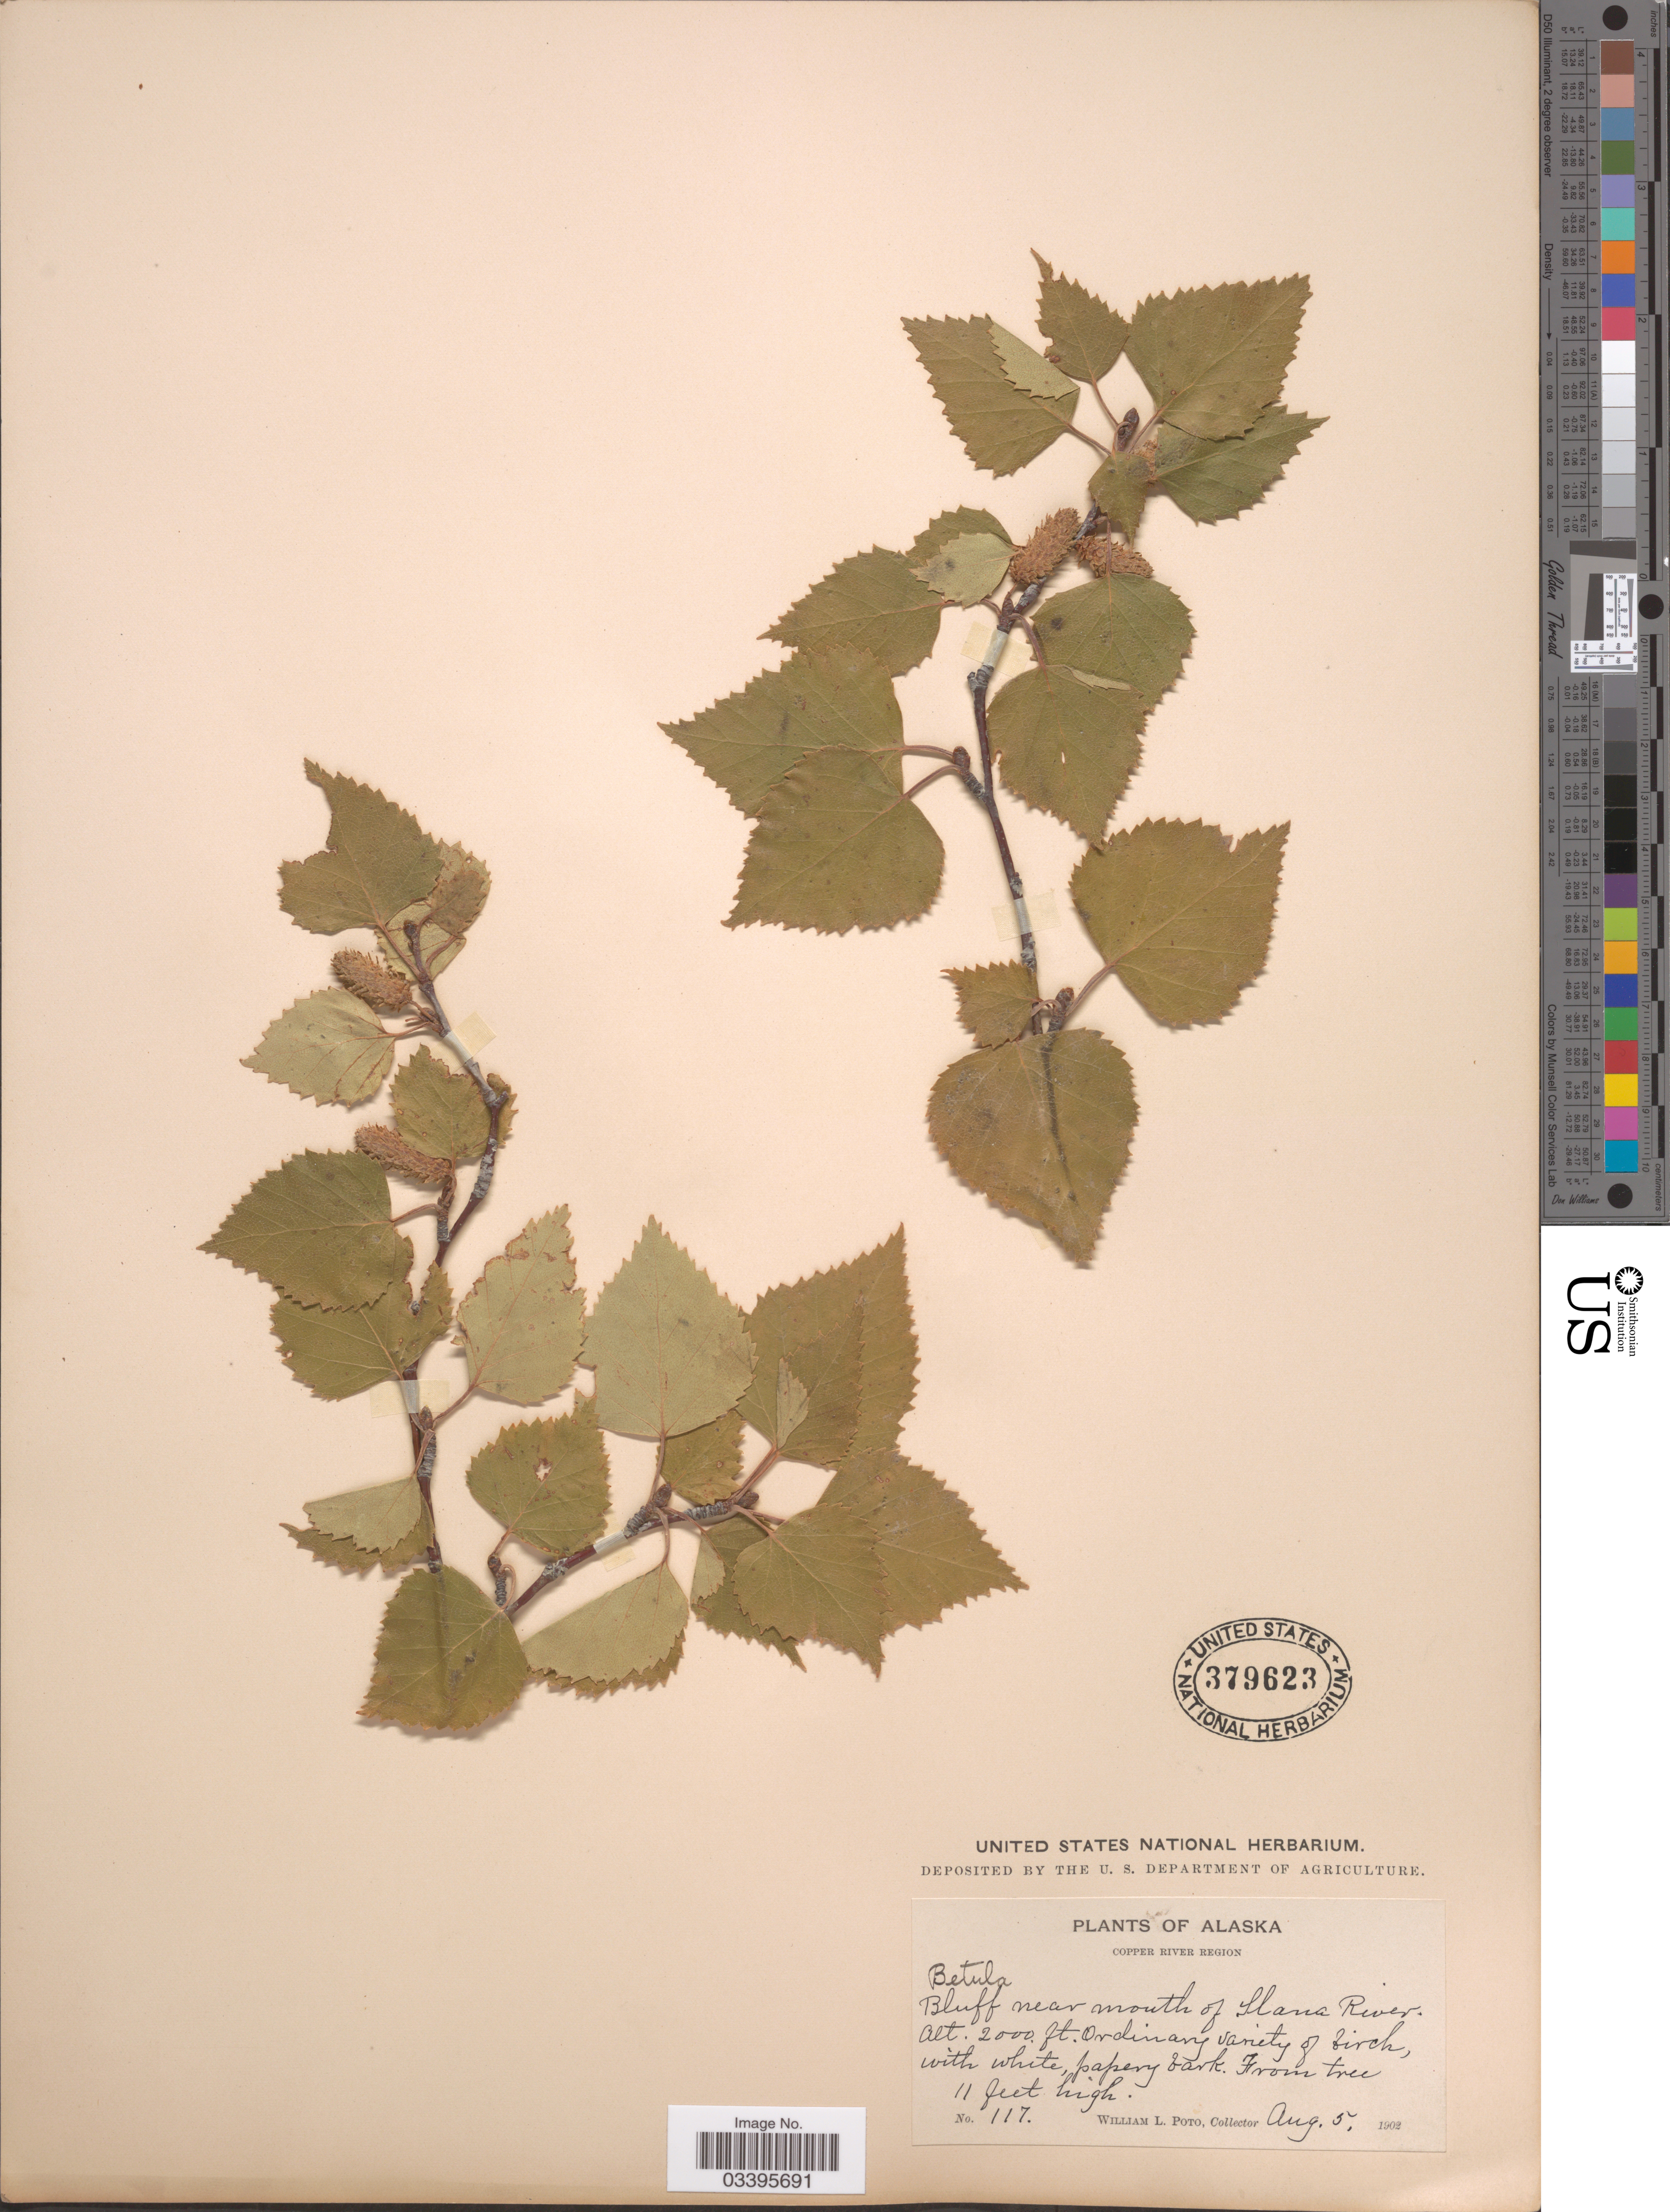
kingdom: Plantae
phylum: Tracheophyta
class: Magnoliopsida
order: Fagales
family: Betulaceae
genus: Betula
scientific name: Betula kenaica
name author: W.H. Evans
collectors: W. Poto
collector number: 117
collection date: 1902-08-05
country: United States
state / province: Alaska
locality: Copper River Region. Bluff near mouth of Slana River.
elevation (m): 610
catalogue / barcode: US 379623